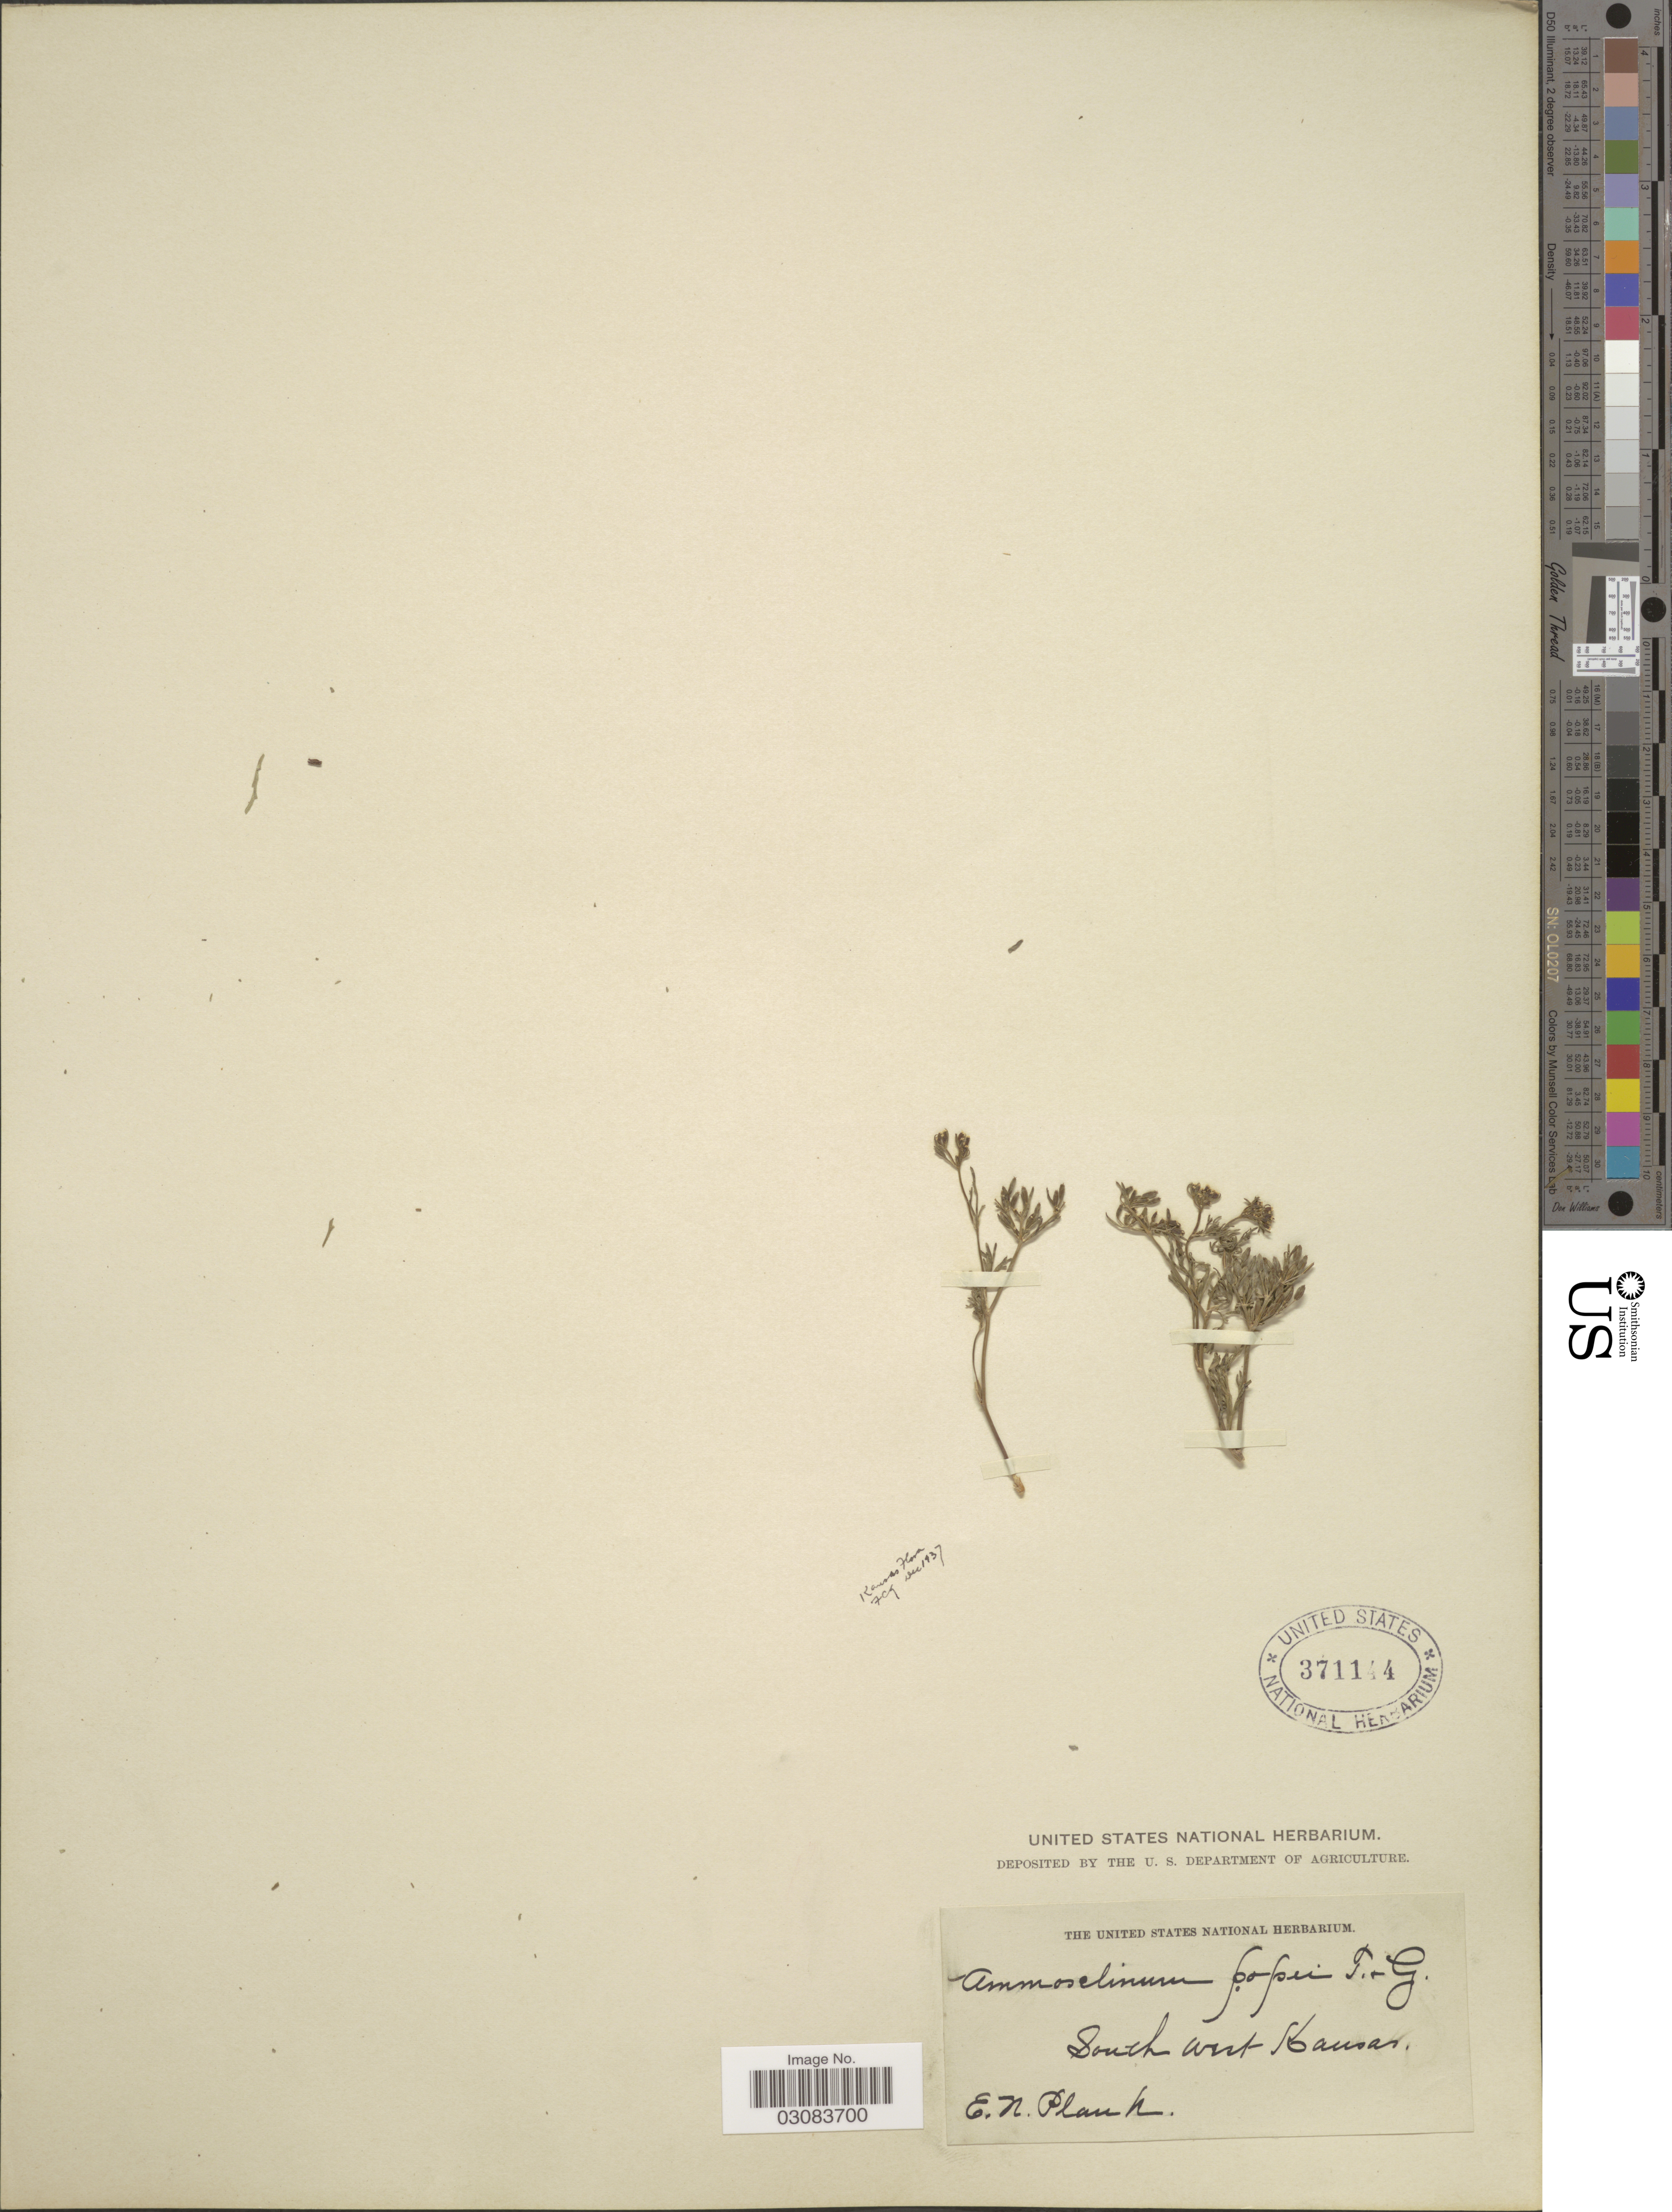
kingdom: Plantae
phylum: Tracheophyta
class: Magnoliopsida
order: Apiales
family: Apiaceae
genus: Ammoselinum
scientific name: Ammoselinum popei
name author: Torr. & A. Gray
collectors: E. Plank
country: United States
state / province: Kansas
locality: South West Kansas.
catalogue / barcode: US 371144